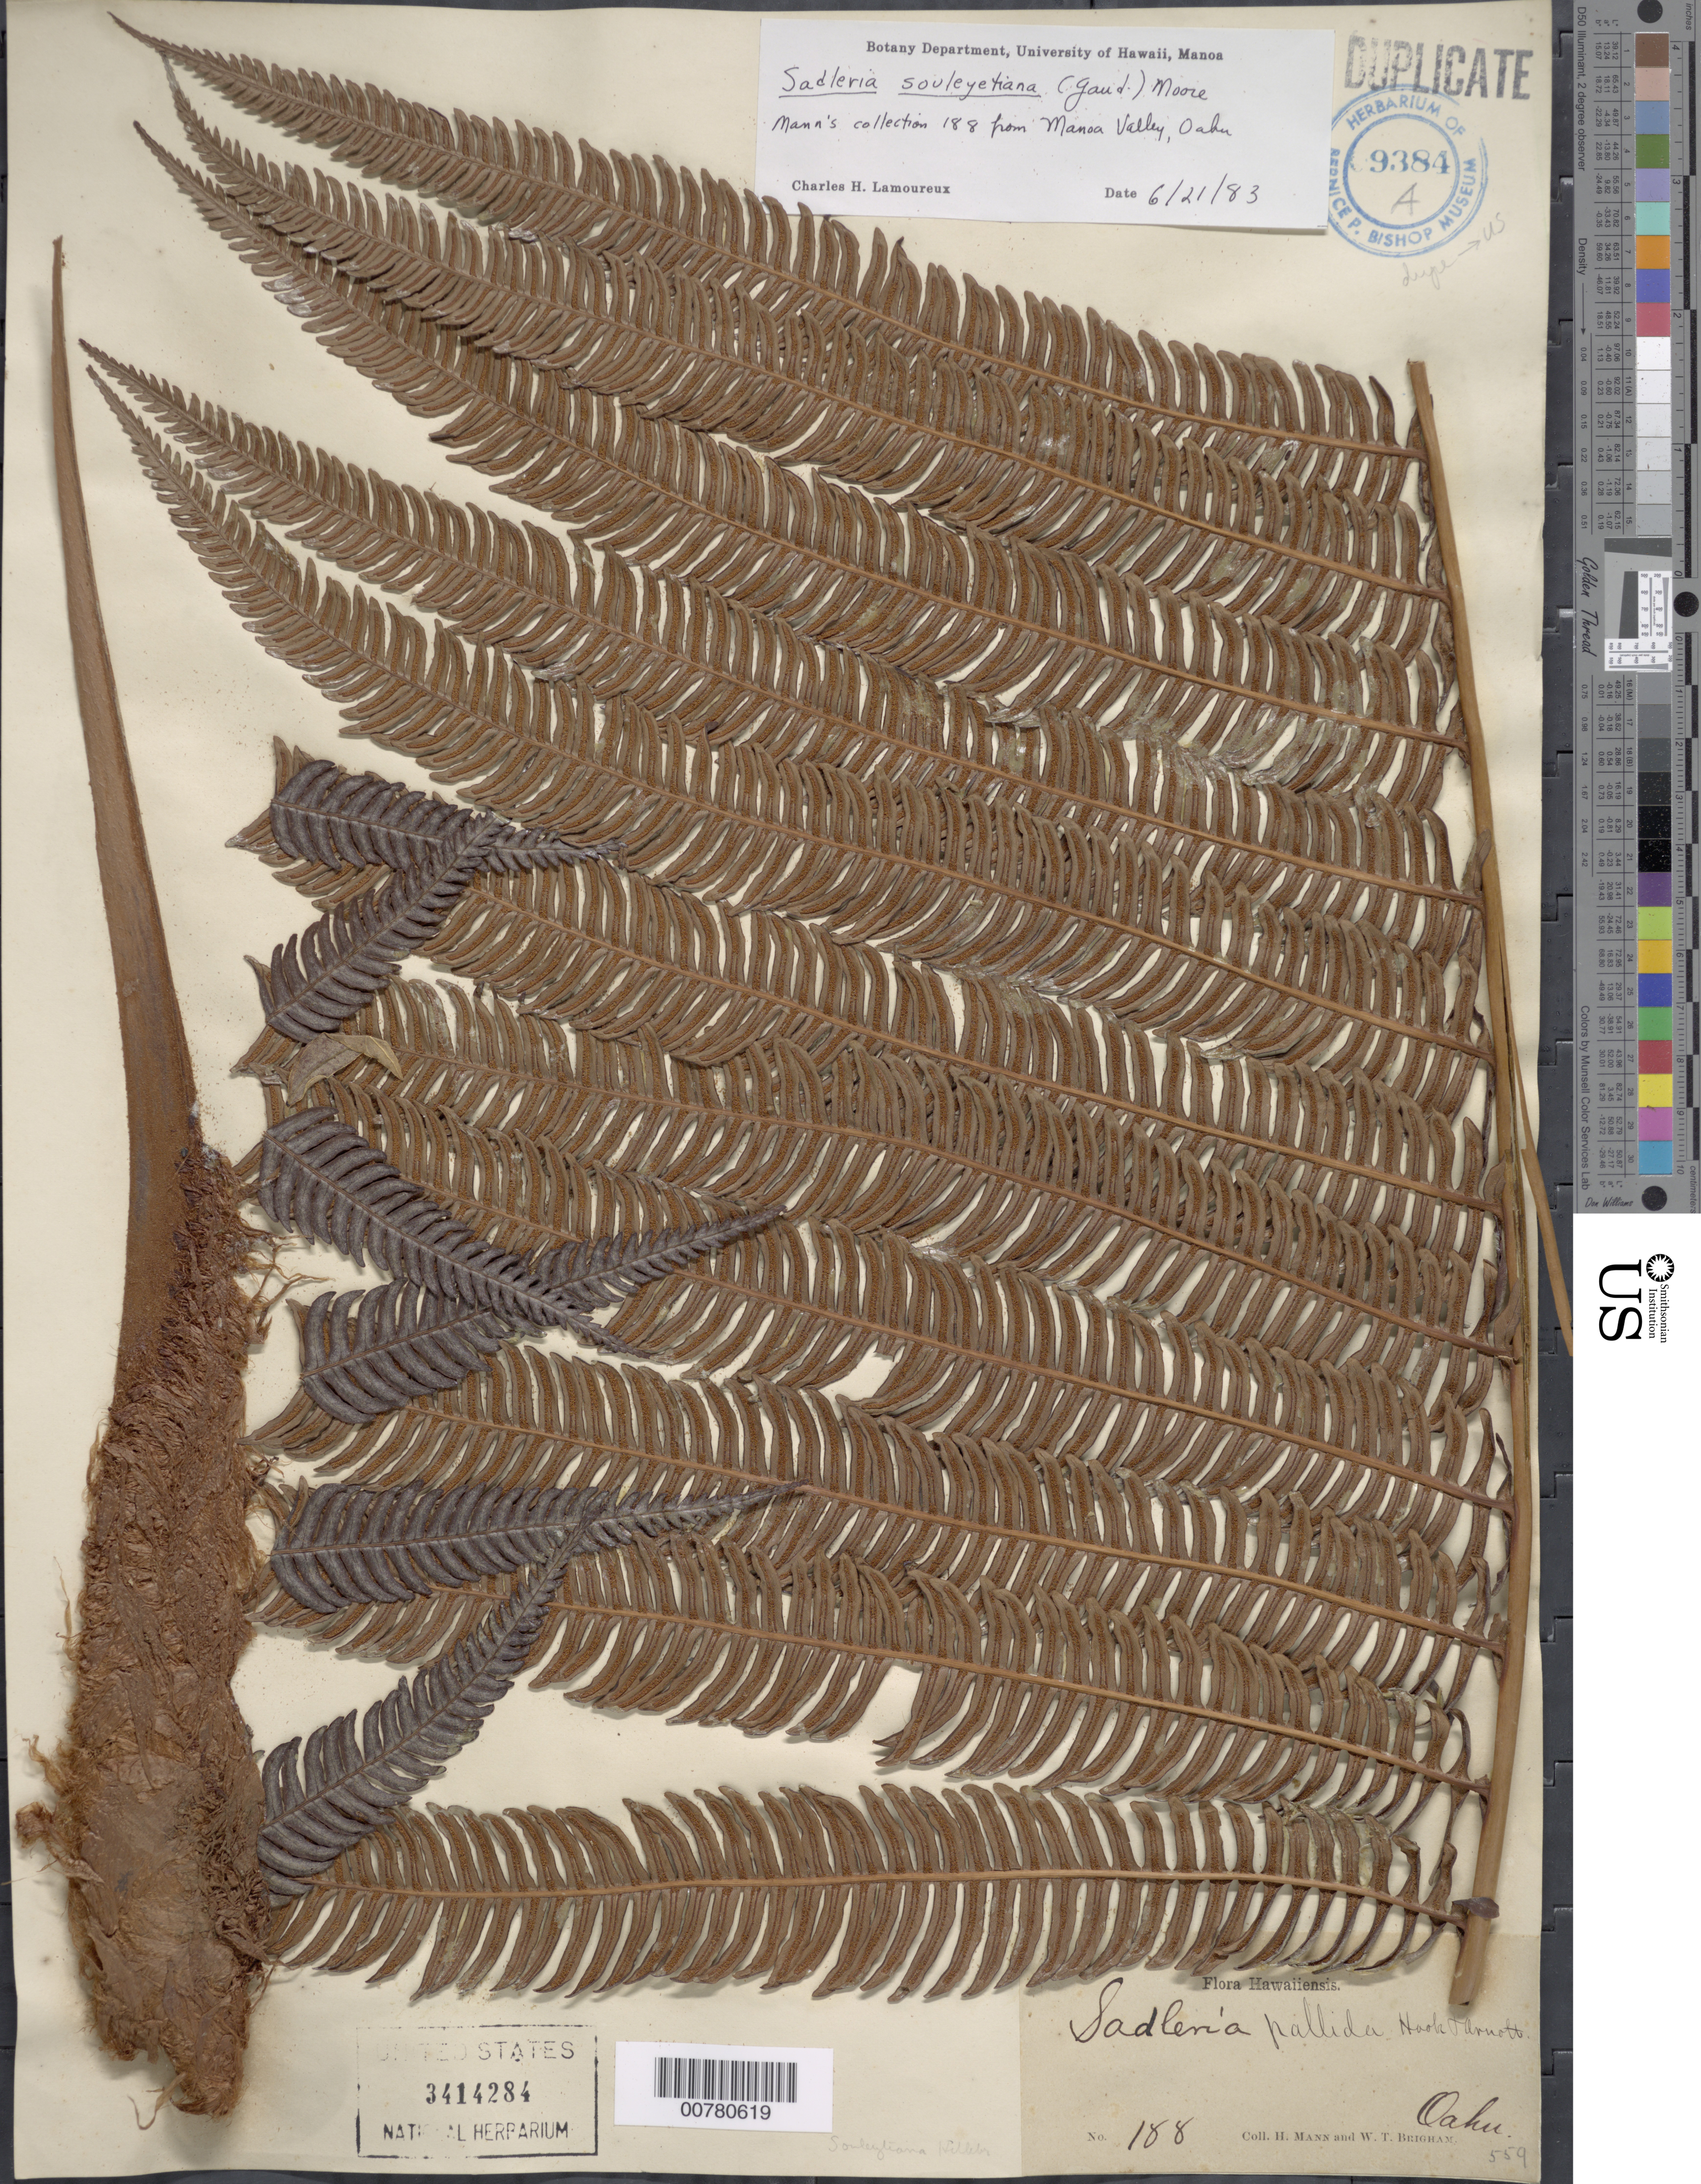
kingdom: Plantae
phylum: Tracheophyta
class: Polypodiopsida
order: Polypodiales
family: Blechnaceae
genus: Sadleria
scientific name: Sadleria souleytiana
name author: (Gaudich.) T. Moore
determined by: Lamoureux, C. H.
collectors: H. Mann & W. T. Brigham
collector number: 188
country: United States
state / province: Hawaii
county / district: Honolulu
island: Oahu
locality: Manoa Valley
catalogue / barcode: US 3414284